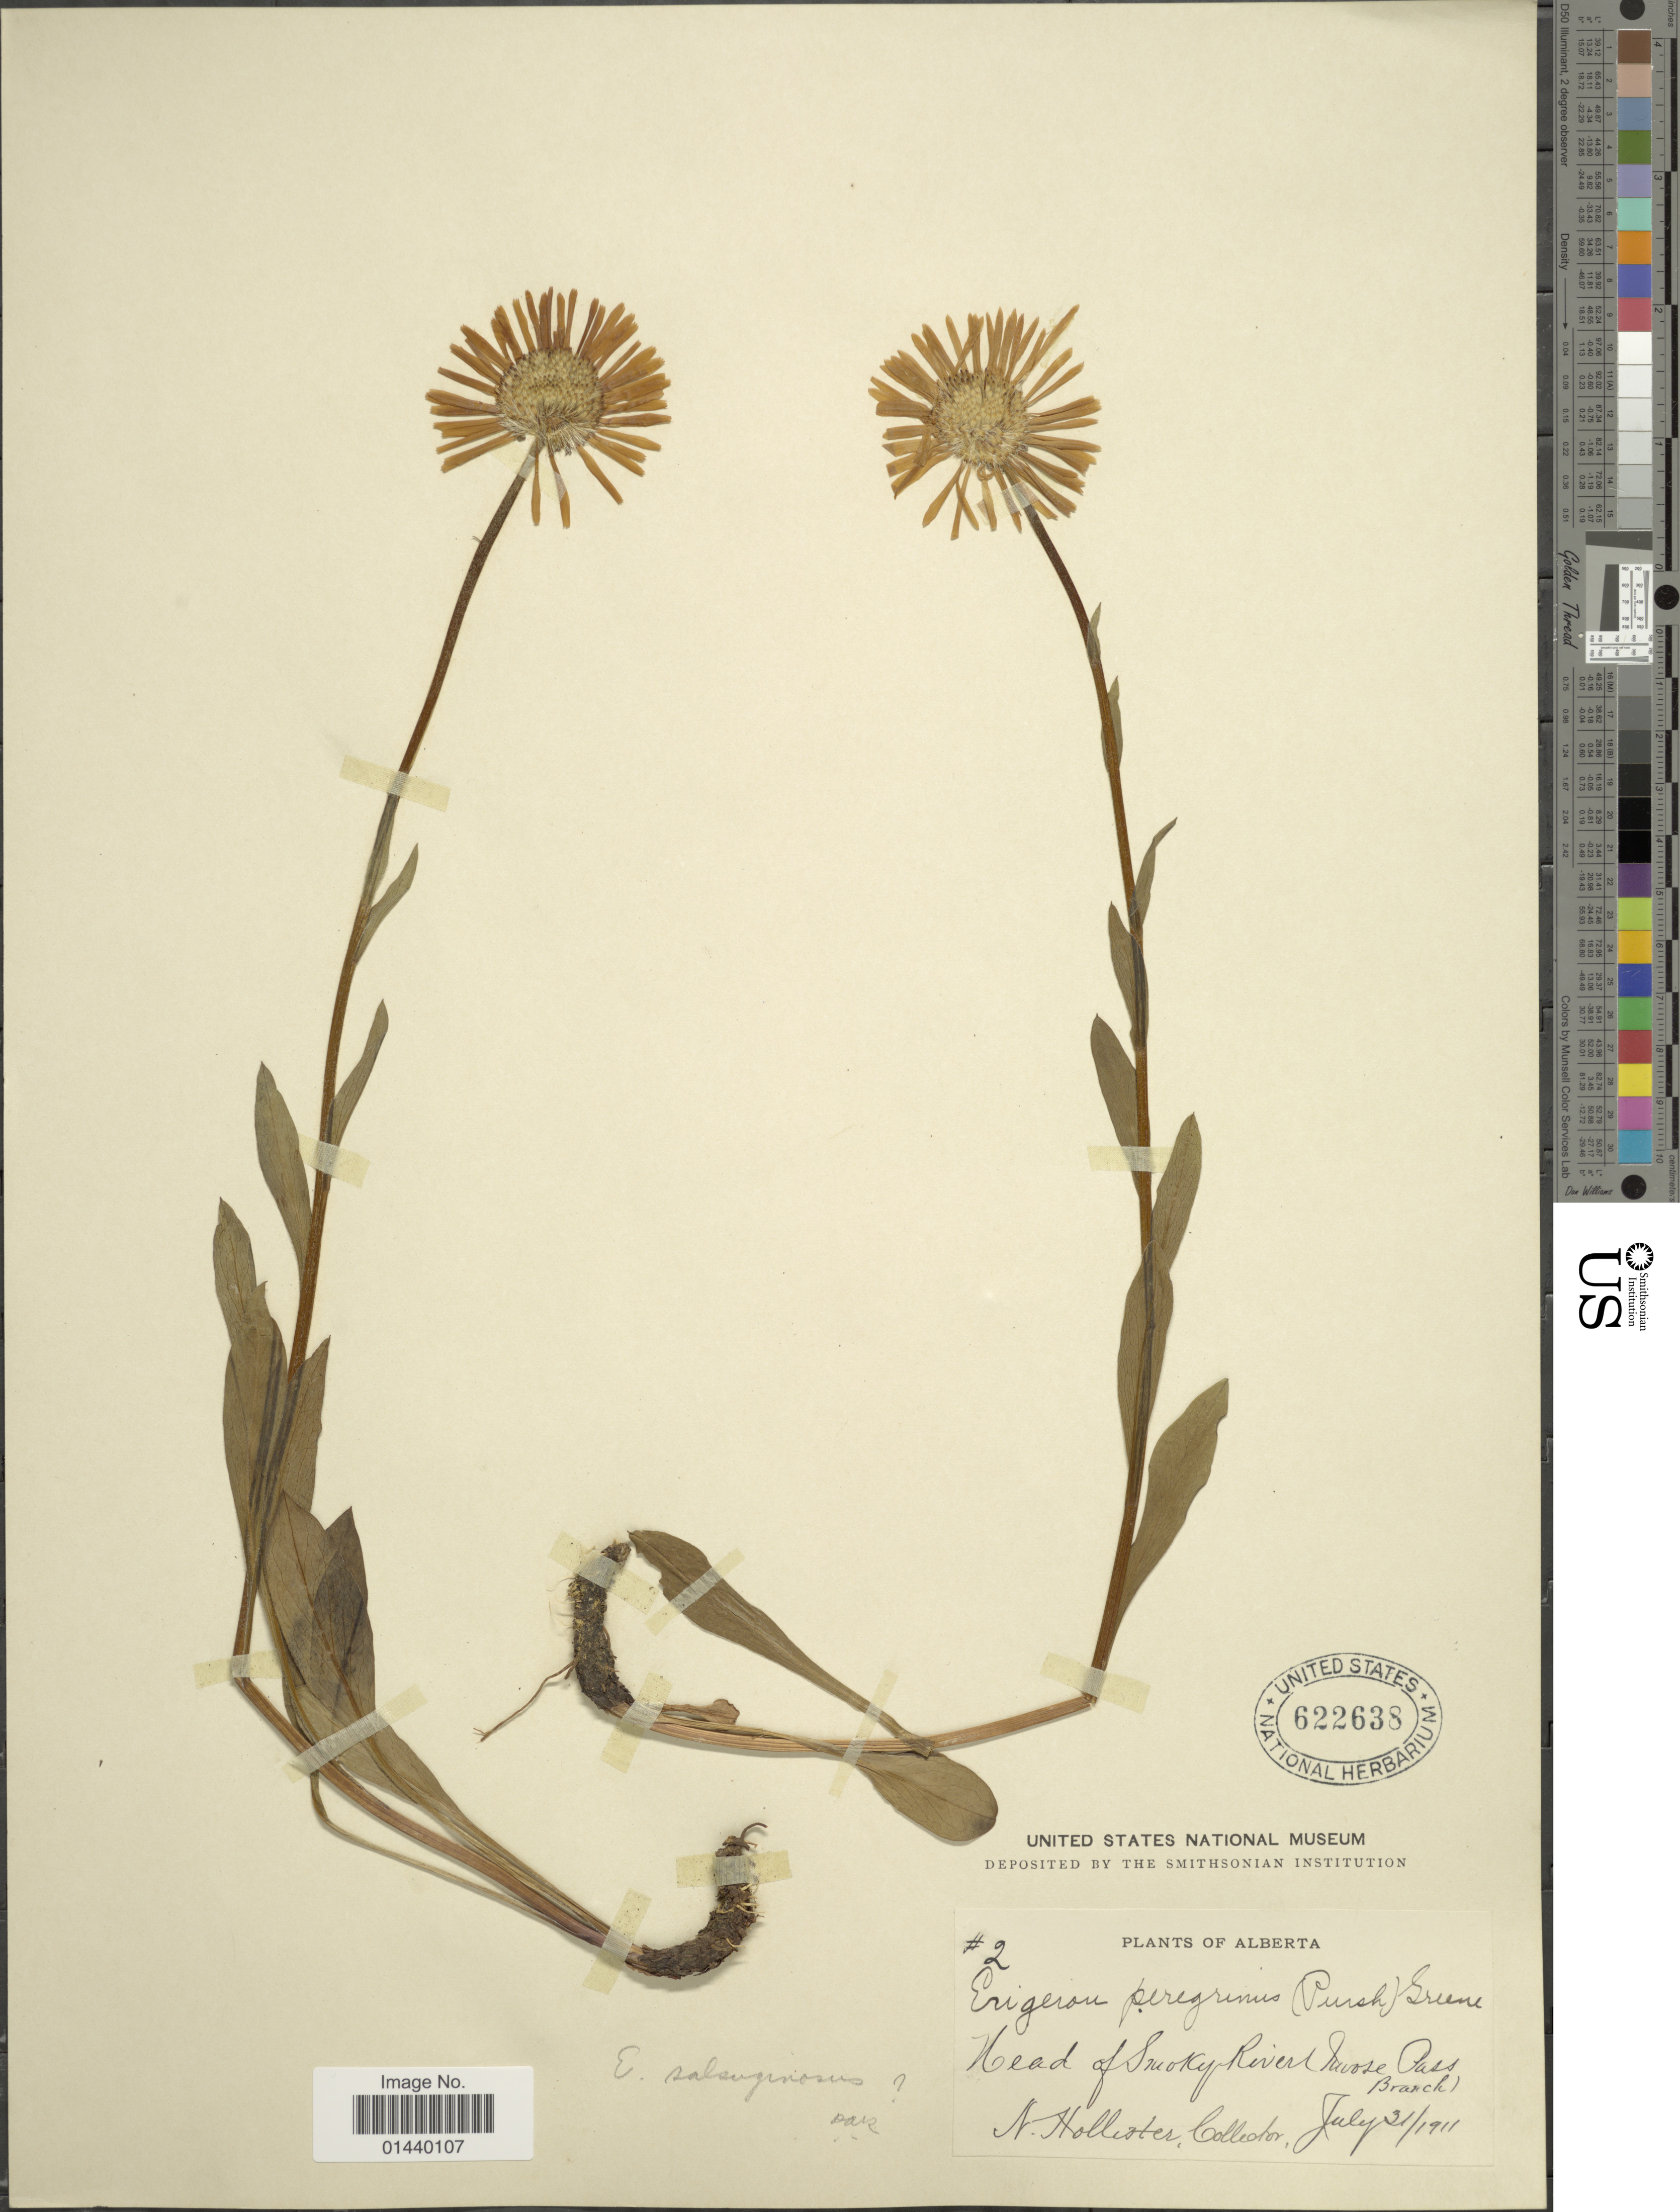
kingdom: Plantae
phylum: Tracheophyta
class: Magnoliopsida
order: Asterales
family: Asteraceae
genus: Erigeron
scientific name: Erigeron salsuginosus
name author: (Richardson ex R. Br.) A. Gray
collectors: N. Hollister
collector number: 2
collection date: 1911-07-21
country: Canada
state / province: Alberta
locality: Head of Smoky River (Moose Pass Branch).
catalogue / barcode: US 622638